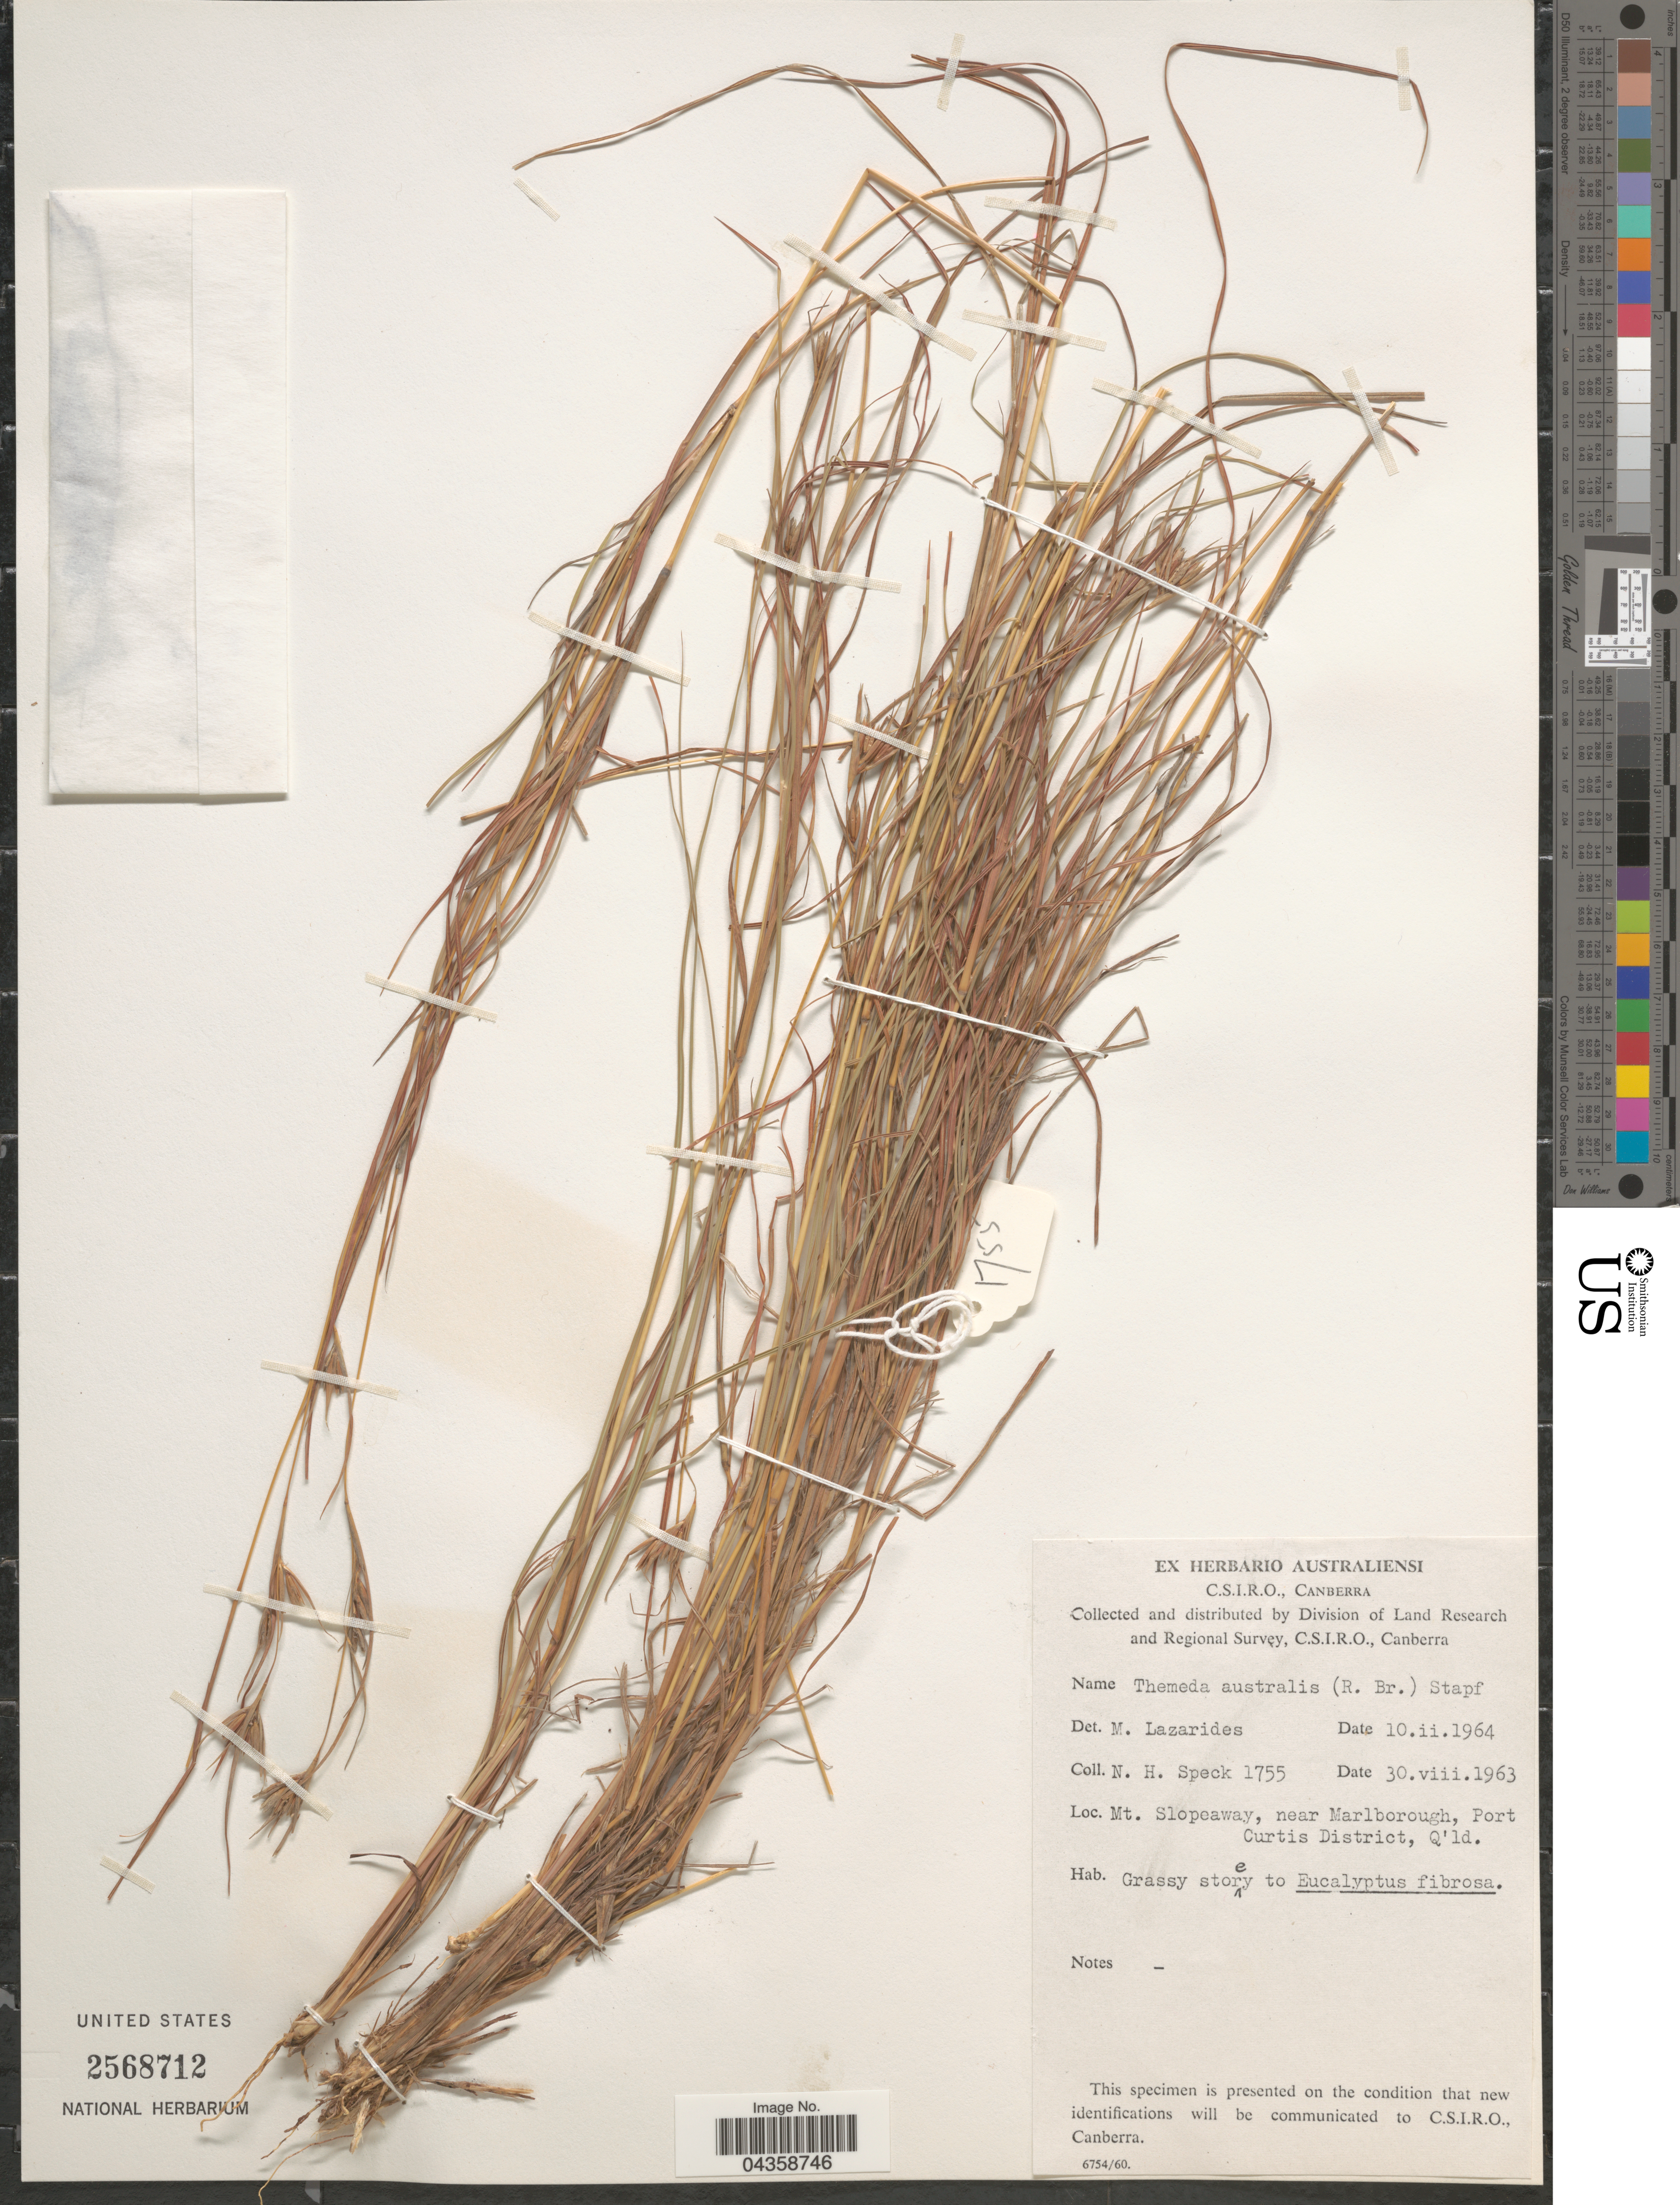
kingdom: Plantae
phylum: Tracheophyta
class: Liliopsida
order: Poales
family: Poaceae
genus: Themeda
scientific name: Themeda triandra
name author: Forssk.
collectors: N. Speck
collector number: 1755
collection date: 1963-08-30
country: Australia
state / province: Queensland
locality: Division of Land Research and Regional Survey. Mt. Slopeaway, near Marlborough, Port Curtis District.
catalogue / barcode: US 2568712